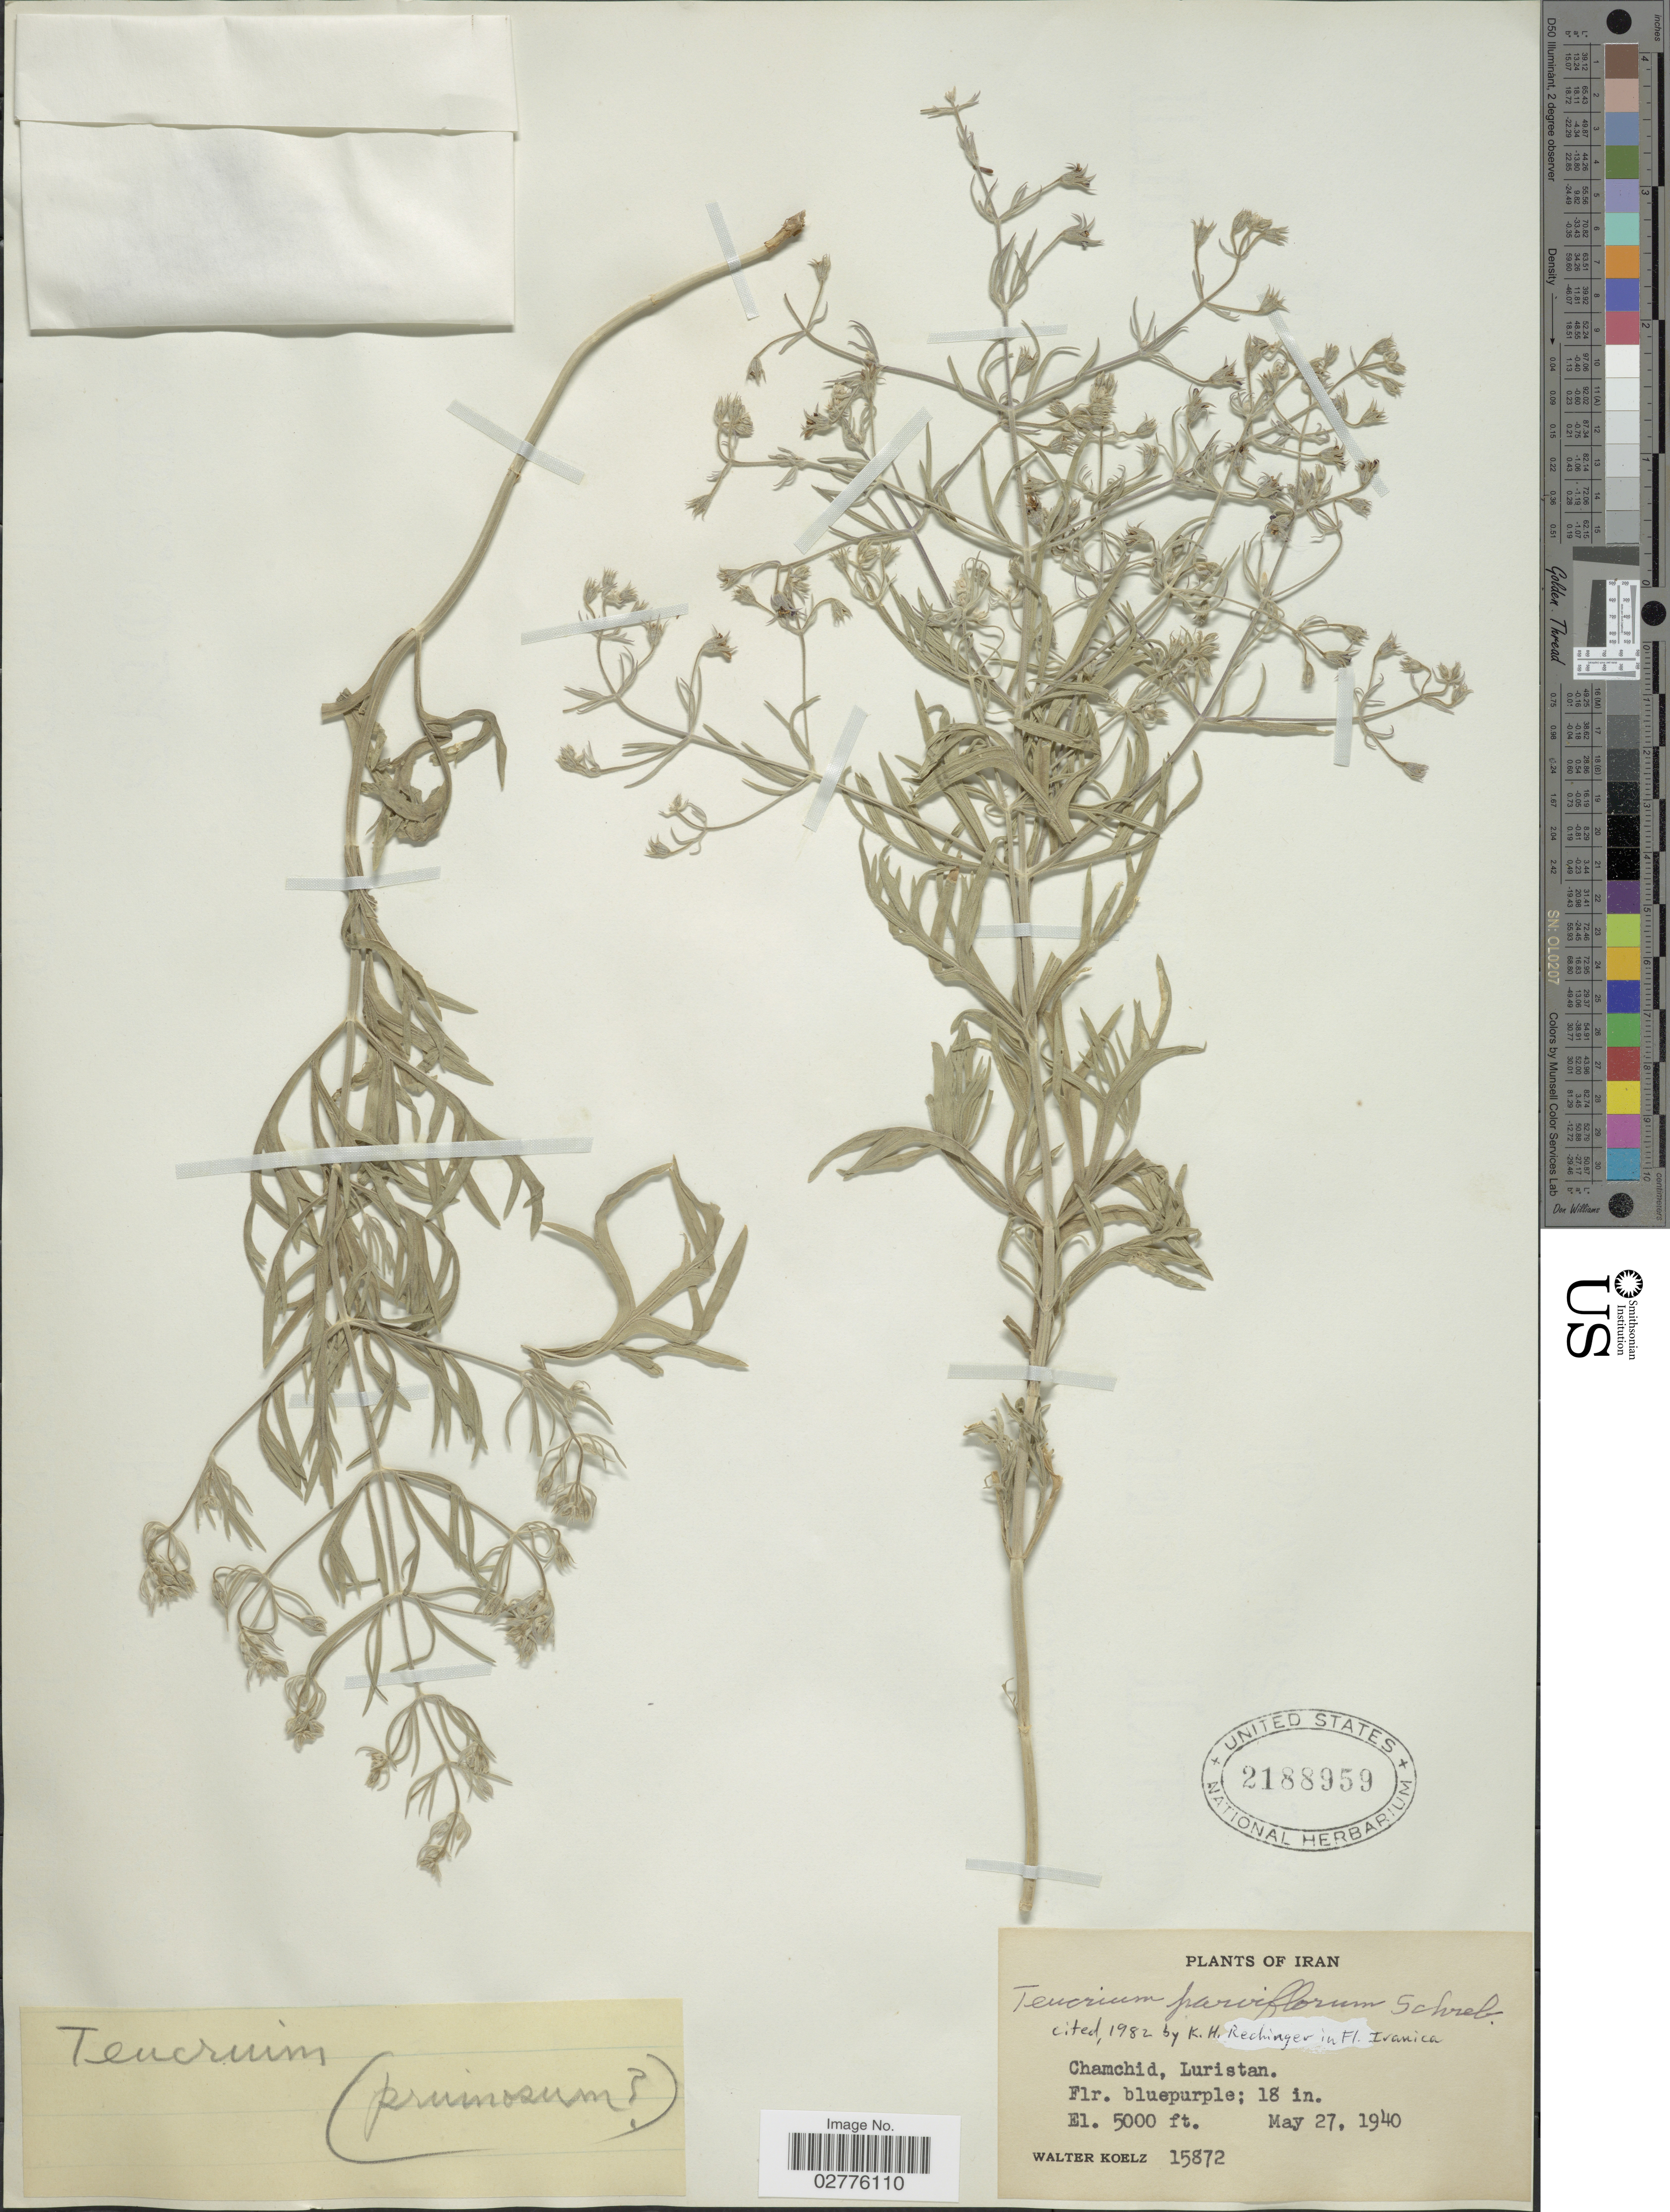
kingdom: Plantae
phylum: Tracheophyta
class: Magnoliopsida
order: Lamiales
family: Lamiaceae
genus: Teucrium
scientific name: Teucrium parviflorum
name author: Schreb.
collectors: W. N. Koelz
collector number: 15872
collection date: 1940-05-27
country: Iran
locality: Chamchid, Luristan.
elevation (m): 1524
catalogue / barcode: US 2188959